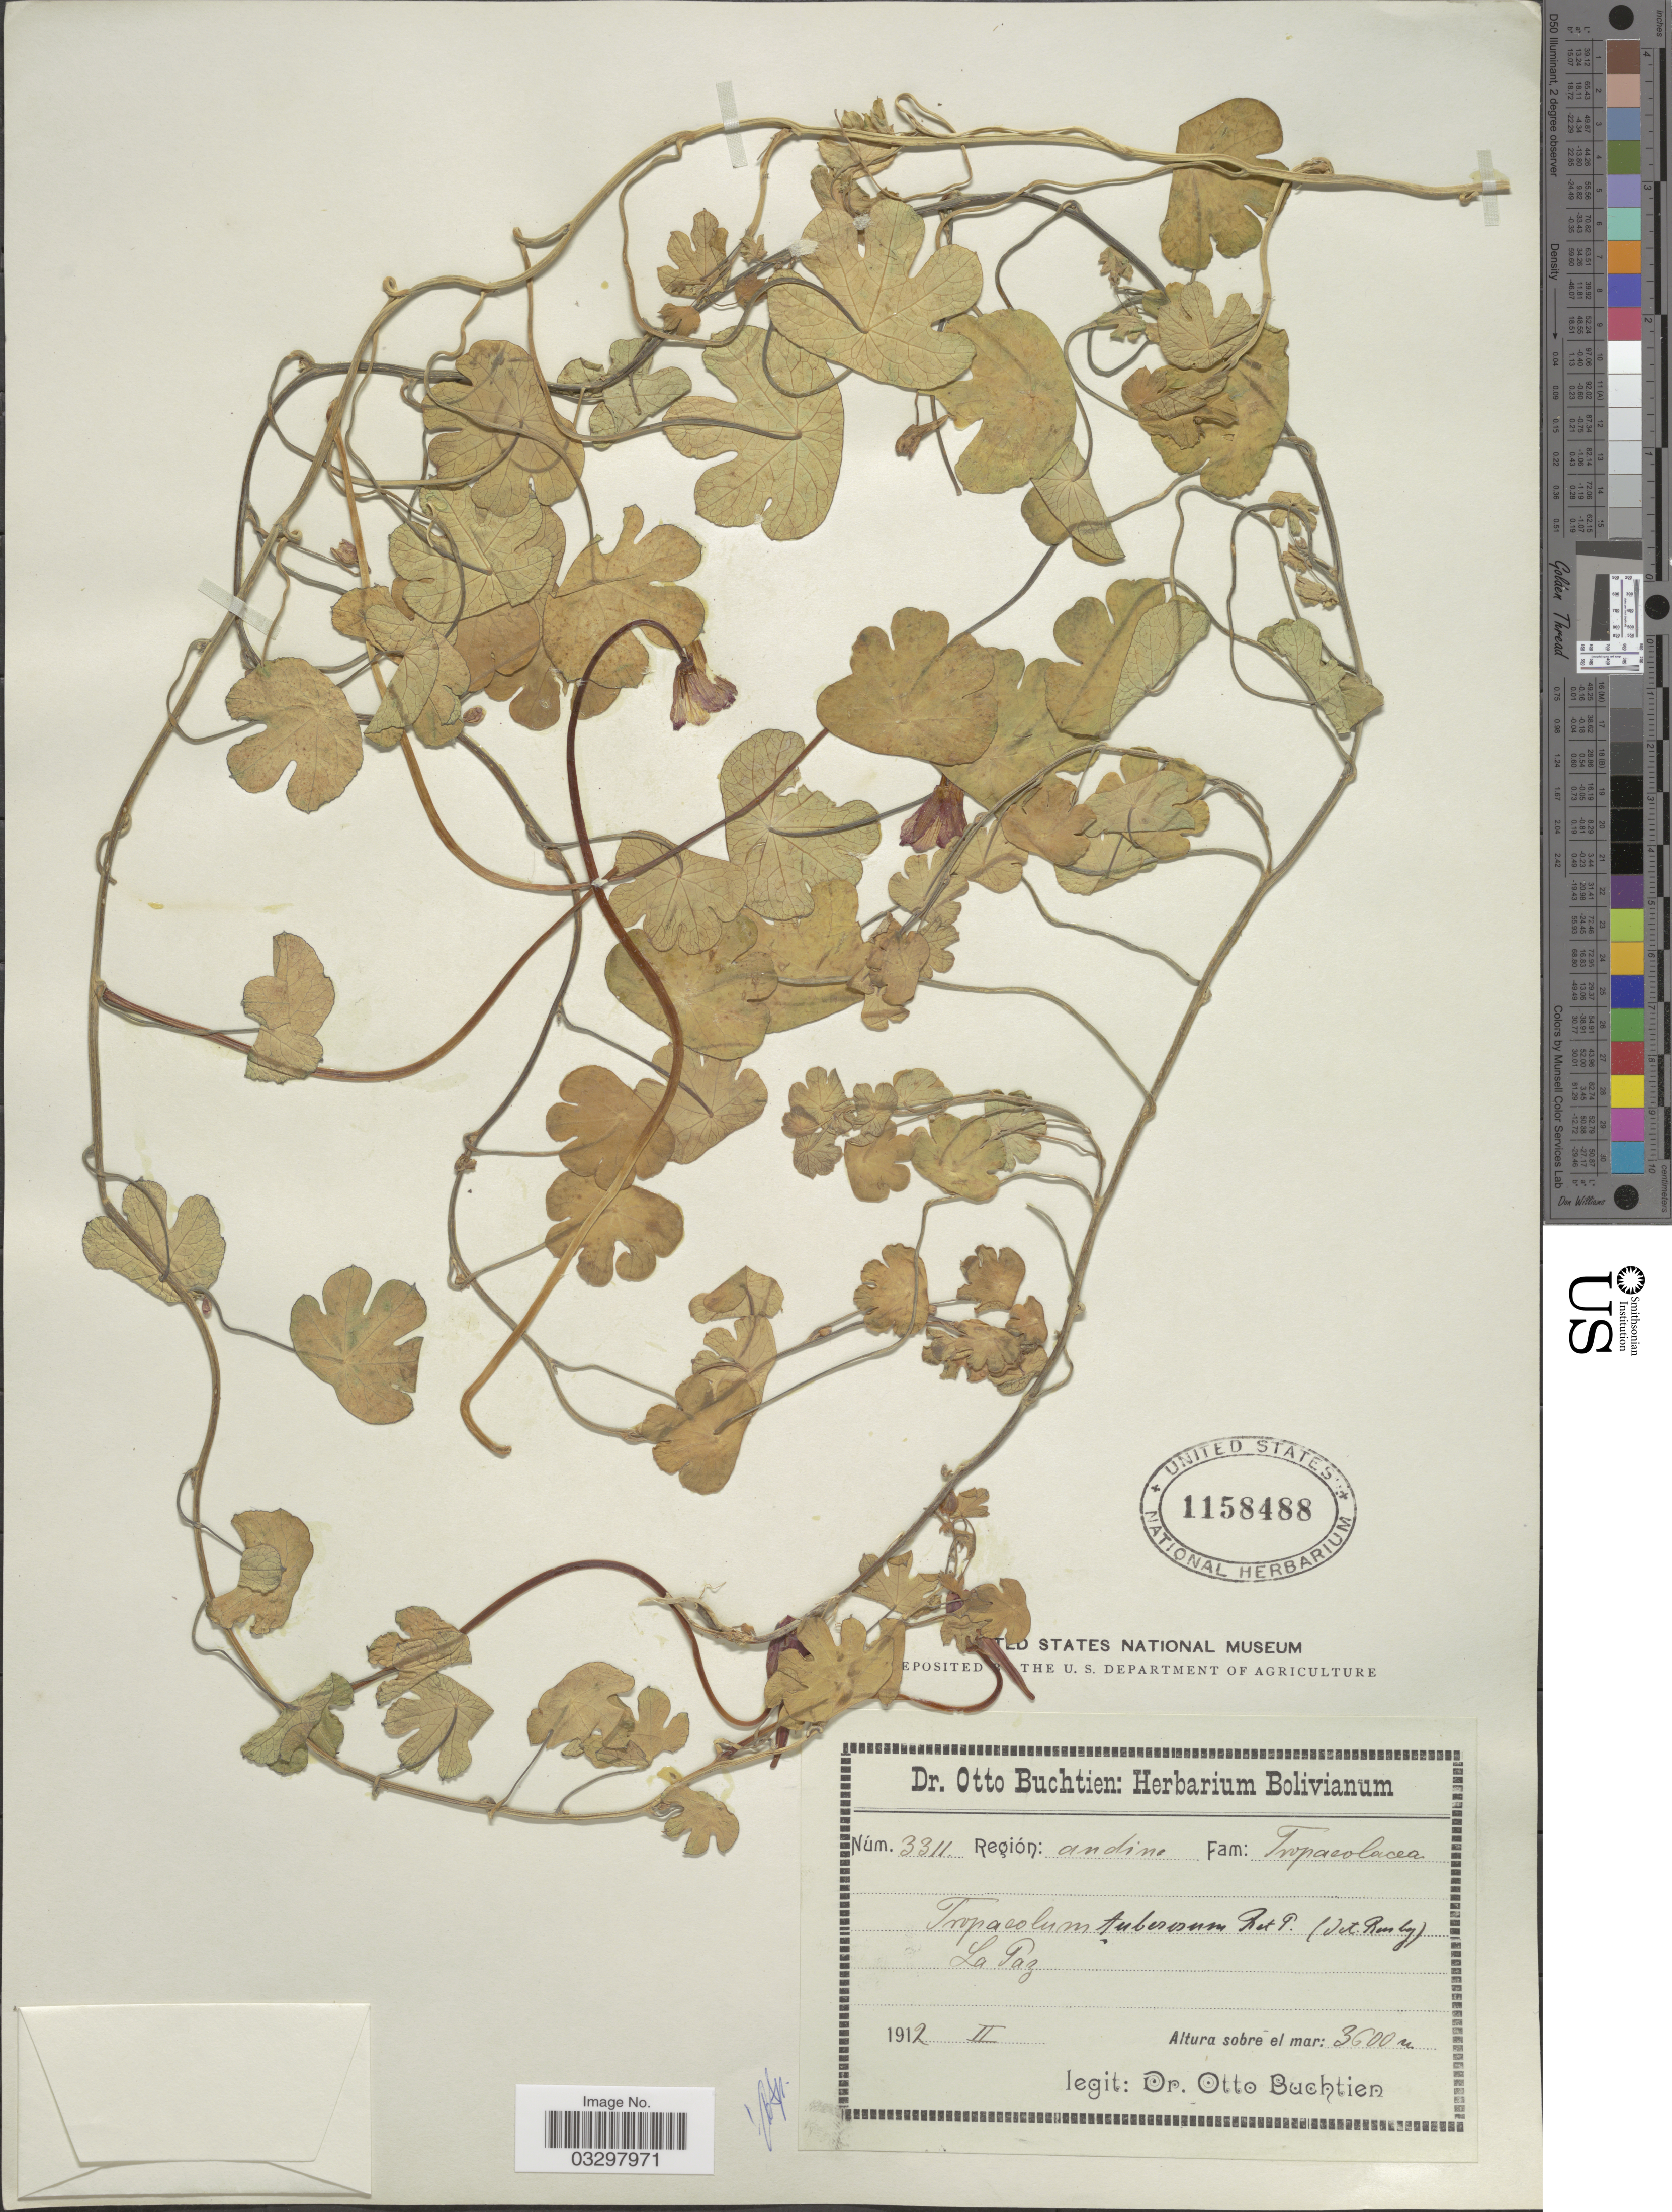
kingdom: Plantae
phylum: Tracheophyta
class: Magnoliopsida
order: Brassicales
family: Tropaeolaceae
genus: Tropaeolum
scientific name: Tropaeolum tuberosum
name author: Ruiz & Pav.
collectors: O. Buchtien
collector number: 3311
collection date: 1912-02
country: Bolivia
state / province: La Paz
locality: Región Andina.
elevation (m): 3600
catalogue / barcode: US 1158488